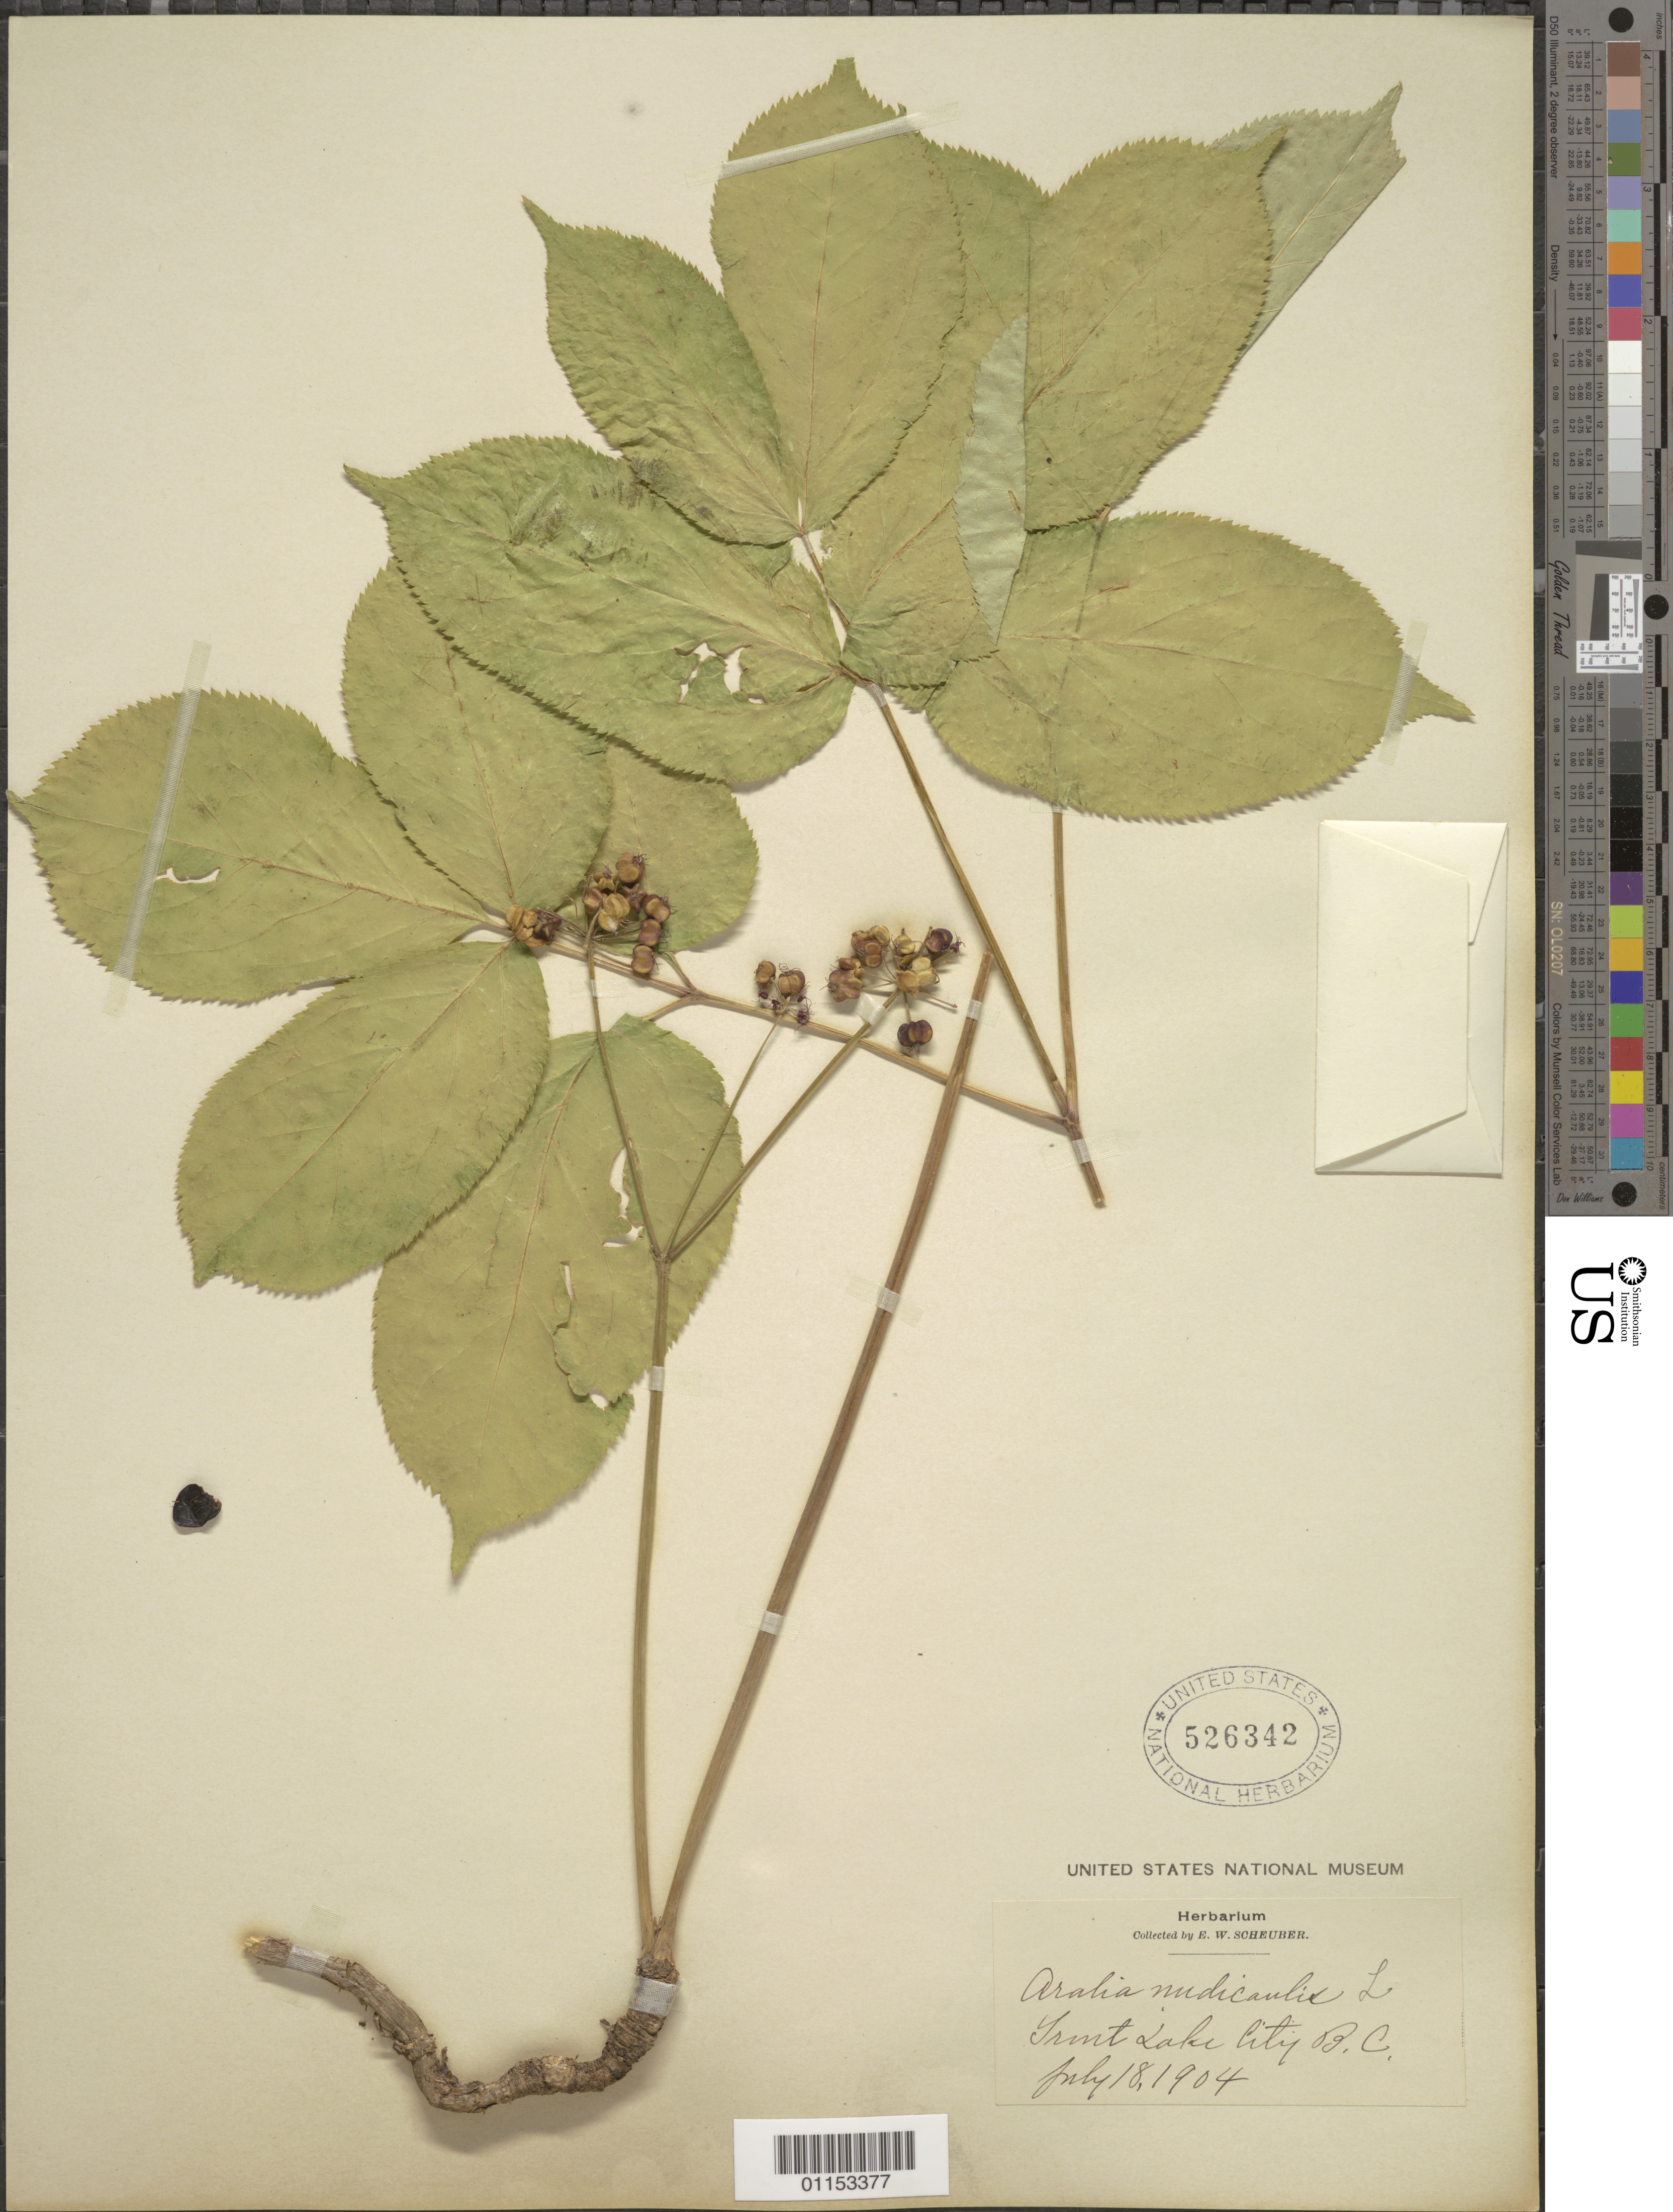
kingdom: Plantae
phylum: Tracheophyta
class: Magnoliopsida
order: Apiales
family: Araliaceae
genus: Aralia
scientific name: Aralia nudicaulis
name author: L.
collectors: E. Scheuber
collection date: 1904-07-18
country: Canada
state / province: British Columbia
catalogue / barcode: US 526342